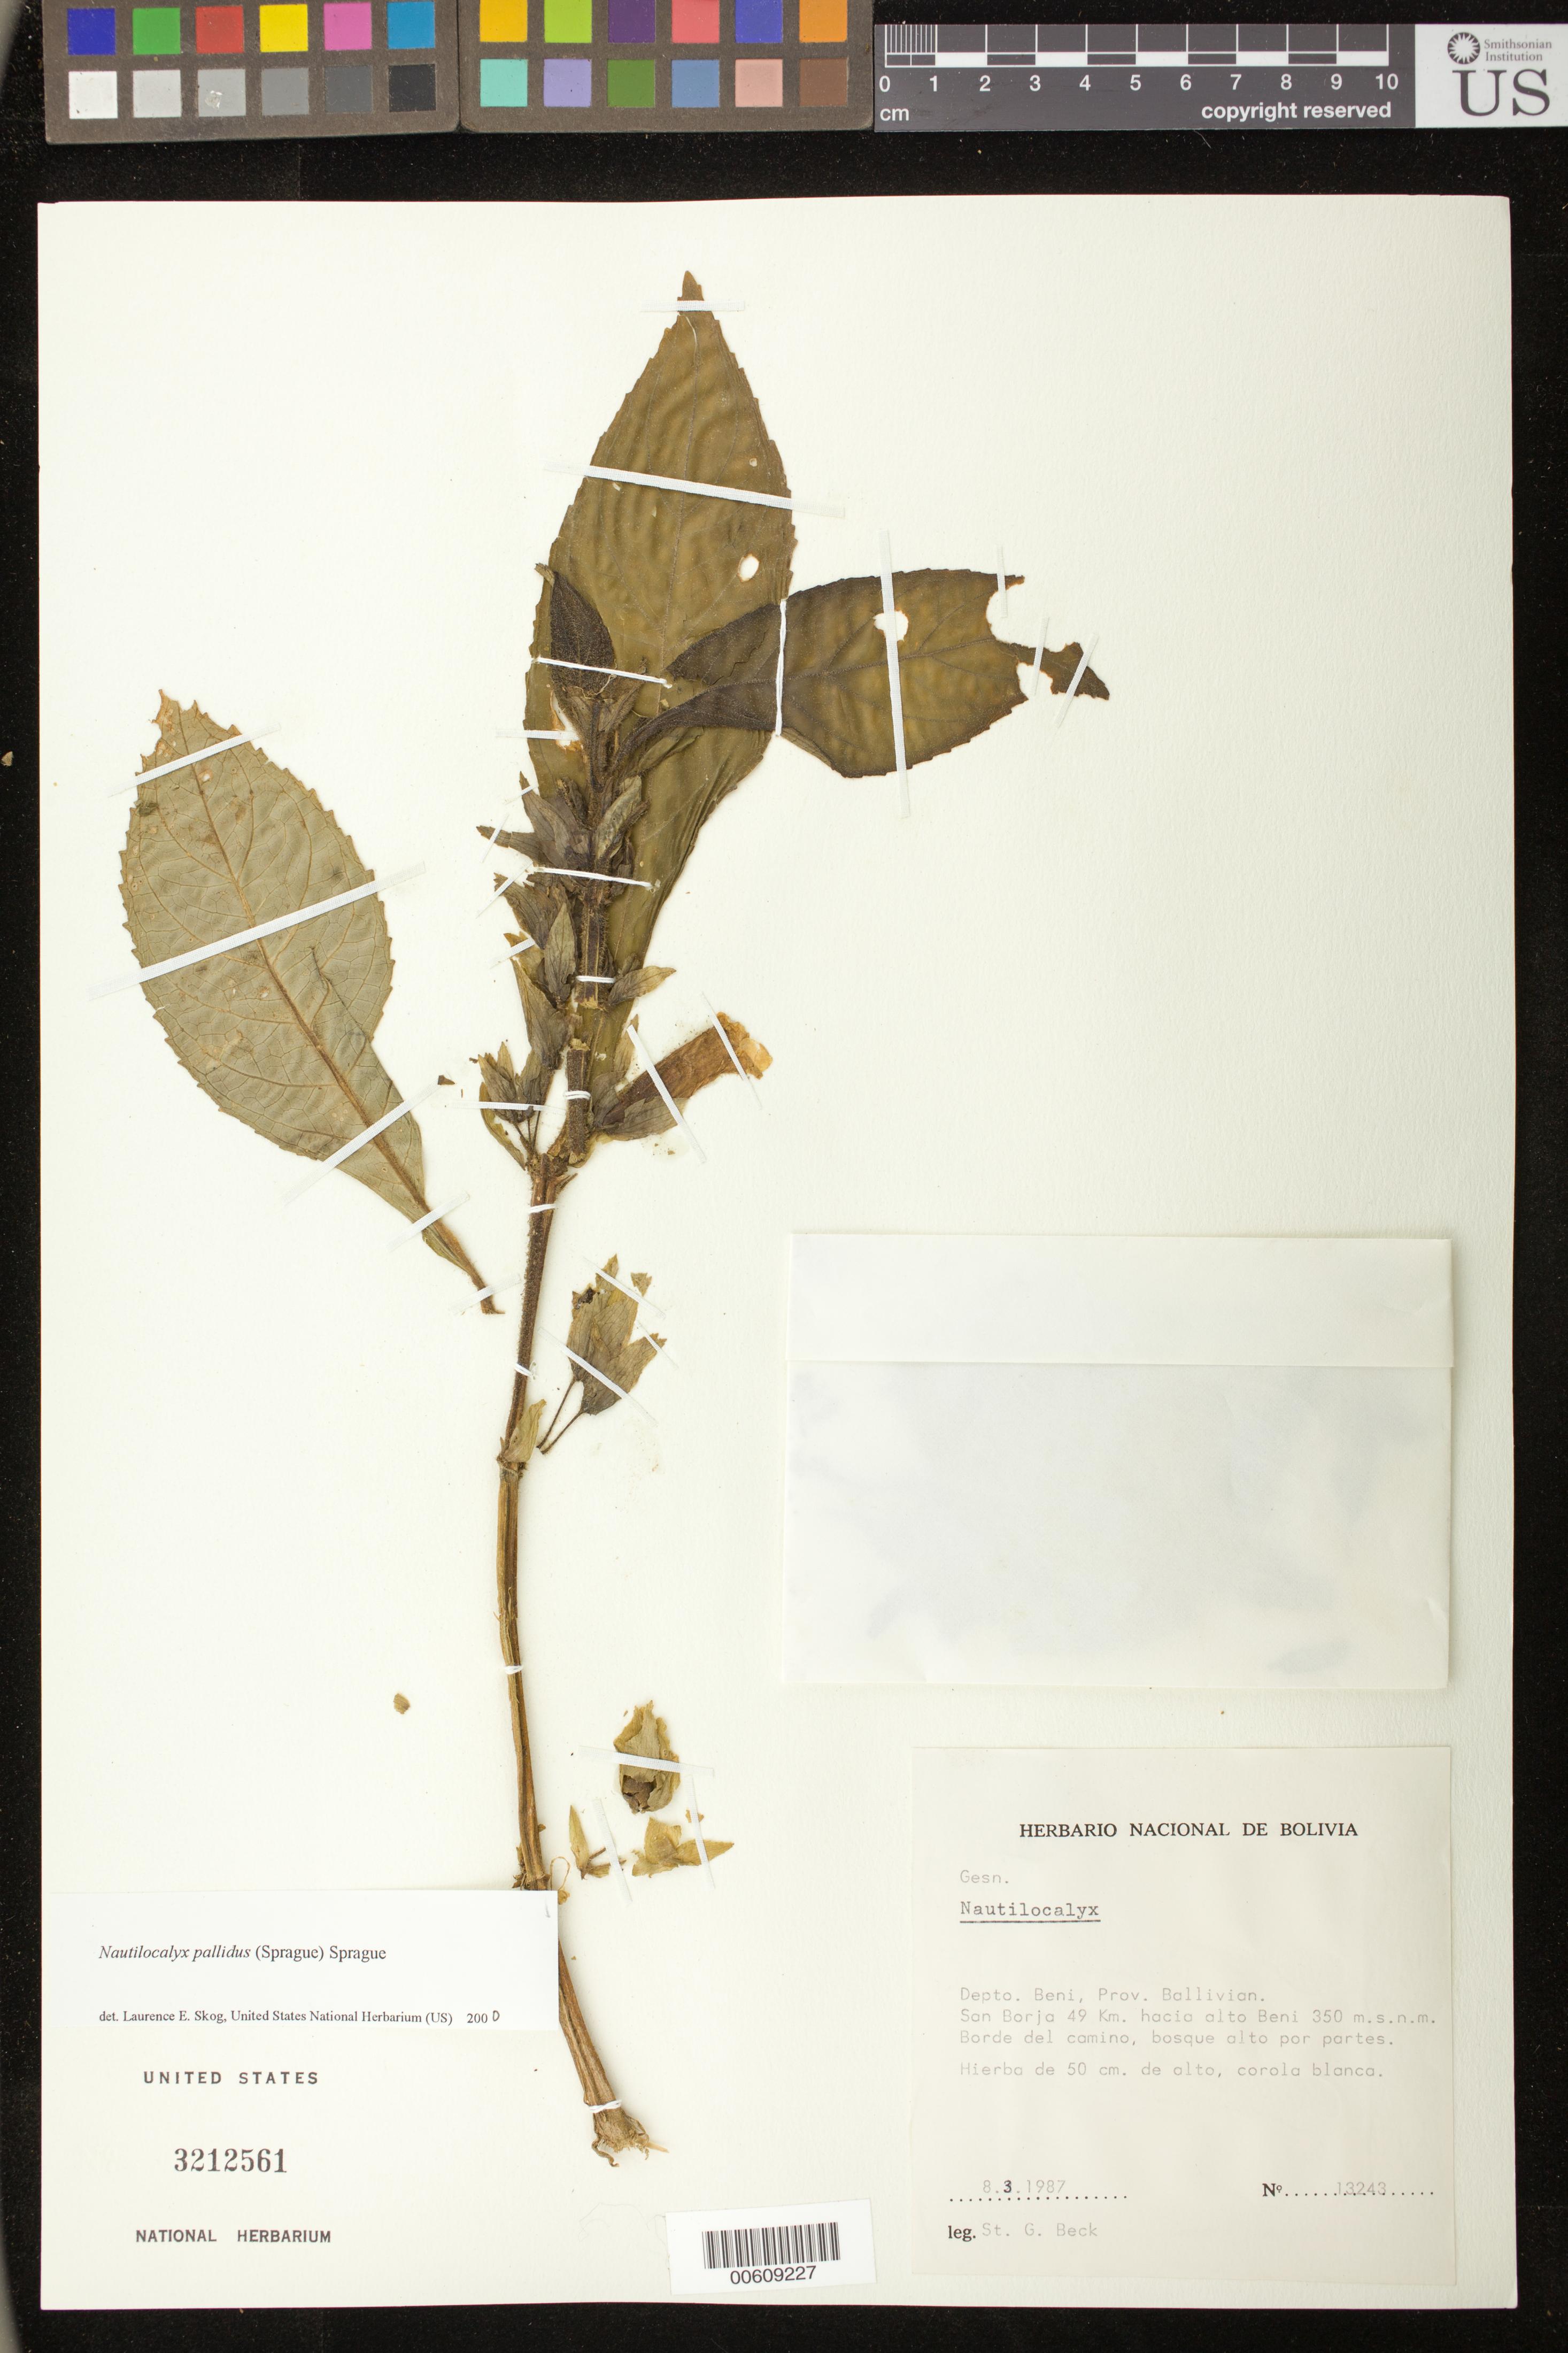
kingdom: Plantae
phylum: Tracheophyta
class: Magnoliopsida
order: Lamiales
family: Gesneriaceae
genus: Nautilocalyx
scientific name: Nautilocalyx pallidus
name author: (Sprague) C. Sprague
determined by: Skog, Laurence E.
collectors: S. G. Beck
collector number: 13243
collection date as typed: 08 Mar 1987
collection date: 1987-03-08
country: Bolivia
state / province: Beni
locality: Prov. Ballivian; San Borja 49 km hacia alto Beni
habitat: Borde del camino, bosque alto por partes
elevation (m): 350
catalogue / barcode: US 3212561